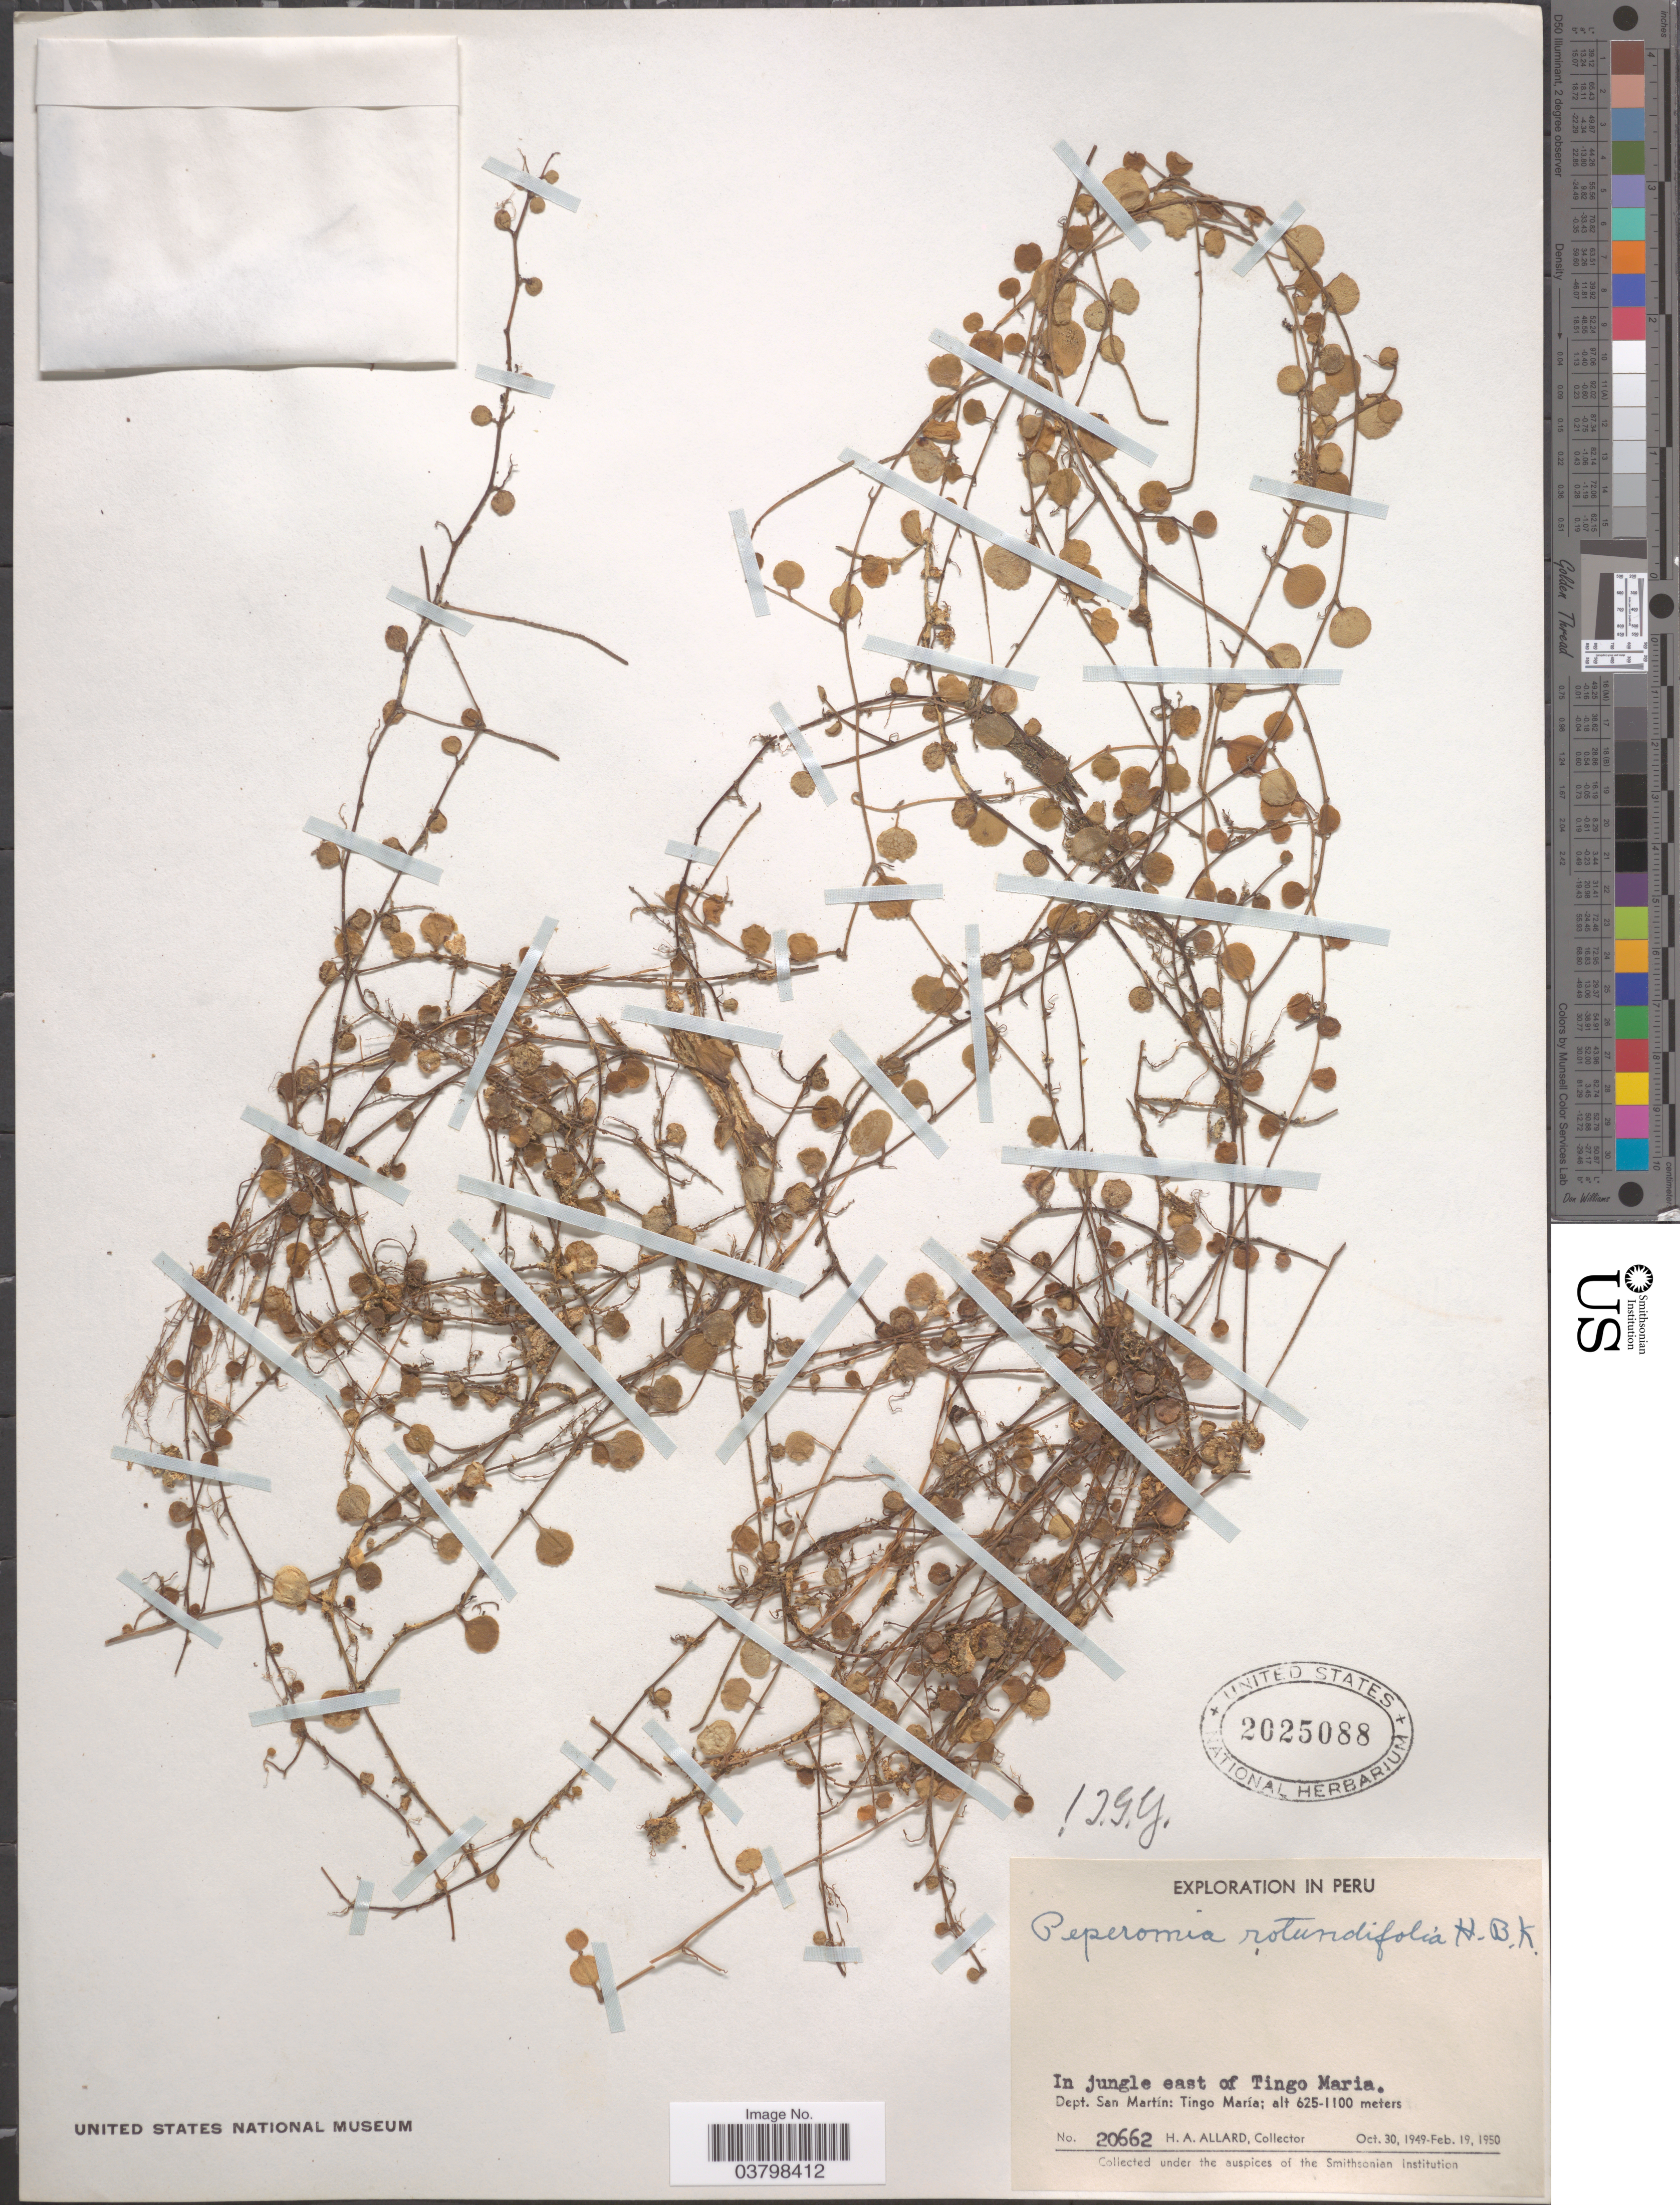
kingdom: Plantae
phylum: Tracheophyta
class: Magnoliopsida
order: Piperales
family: Piperaceae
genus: Peperomia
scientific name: Peperomia rotundifolia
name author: (L.) Kunth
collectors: H. A. Allard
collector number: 20662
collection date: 1949-10-30/1950-02-19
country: Peru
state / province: San Martín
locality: In jungle east of Tingo Maria. Dept. San Martín: Tingo María.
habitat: in jungle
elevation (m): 625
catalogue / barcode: US 2025088